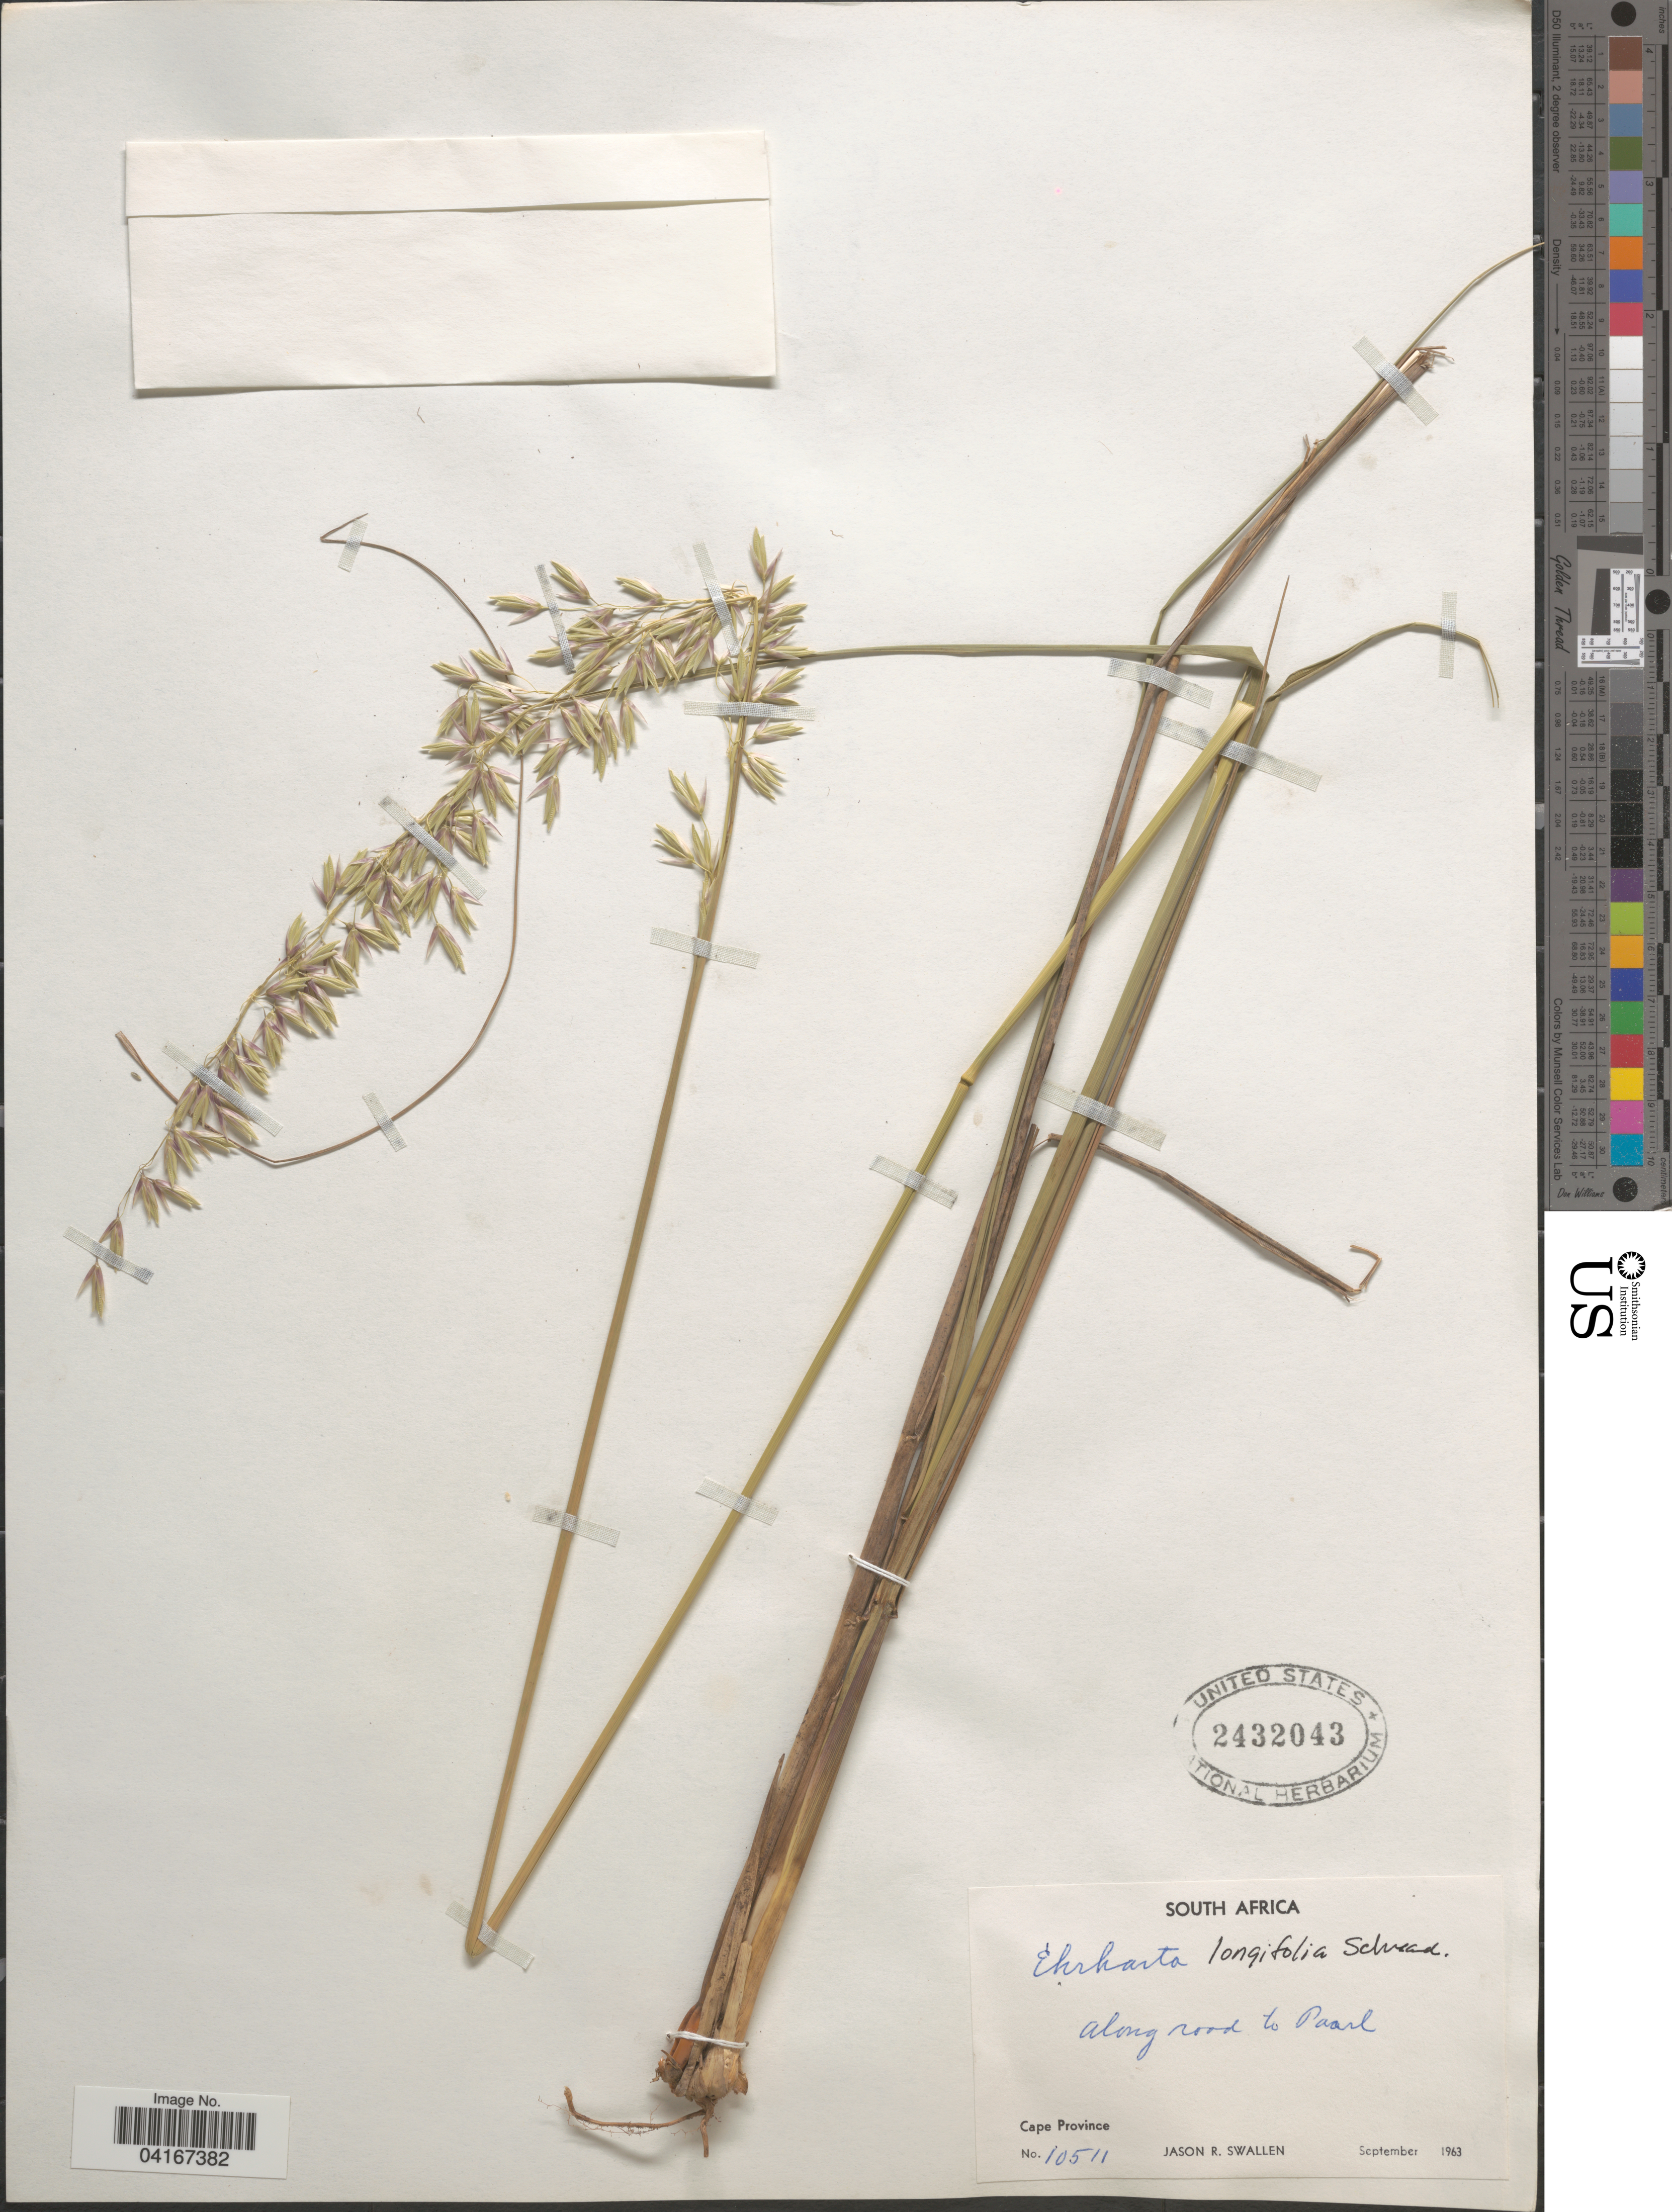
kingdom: Plantae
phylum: Tracheophyta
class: Liliopsida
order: Poales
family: Poaceae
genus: Ehrharta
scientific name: Ehrharta longifolia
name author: Schrad.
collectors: J. R. Swallen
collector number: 10511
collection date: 1963-09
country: South Africa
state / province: Western Cape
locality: Along road to Paarl.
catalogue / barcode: US 3432043